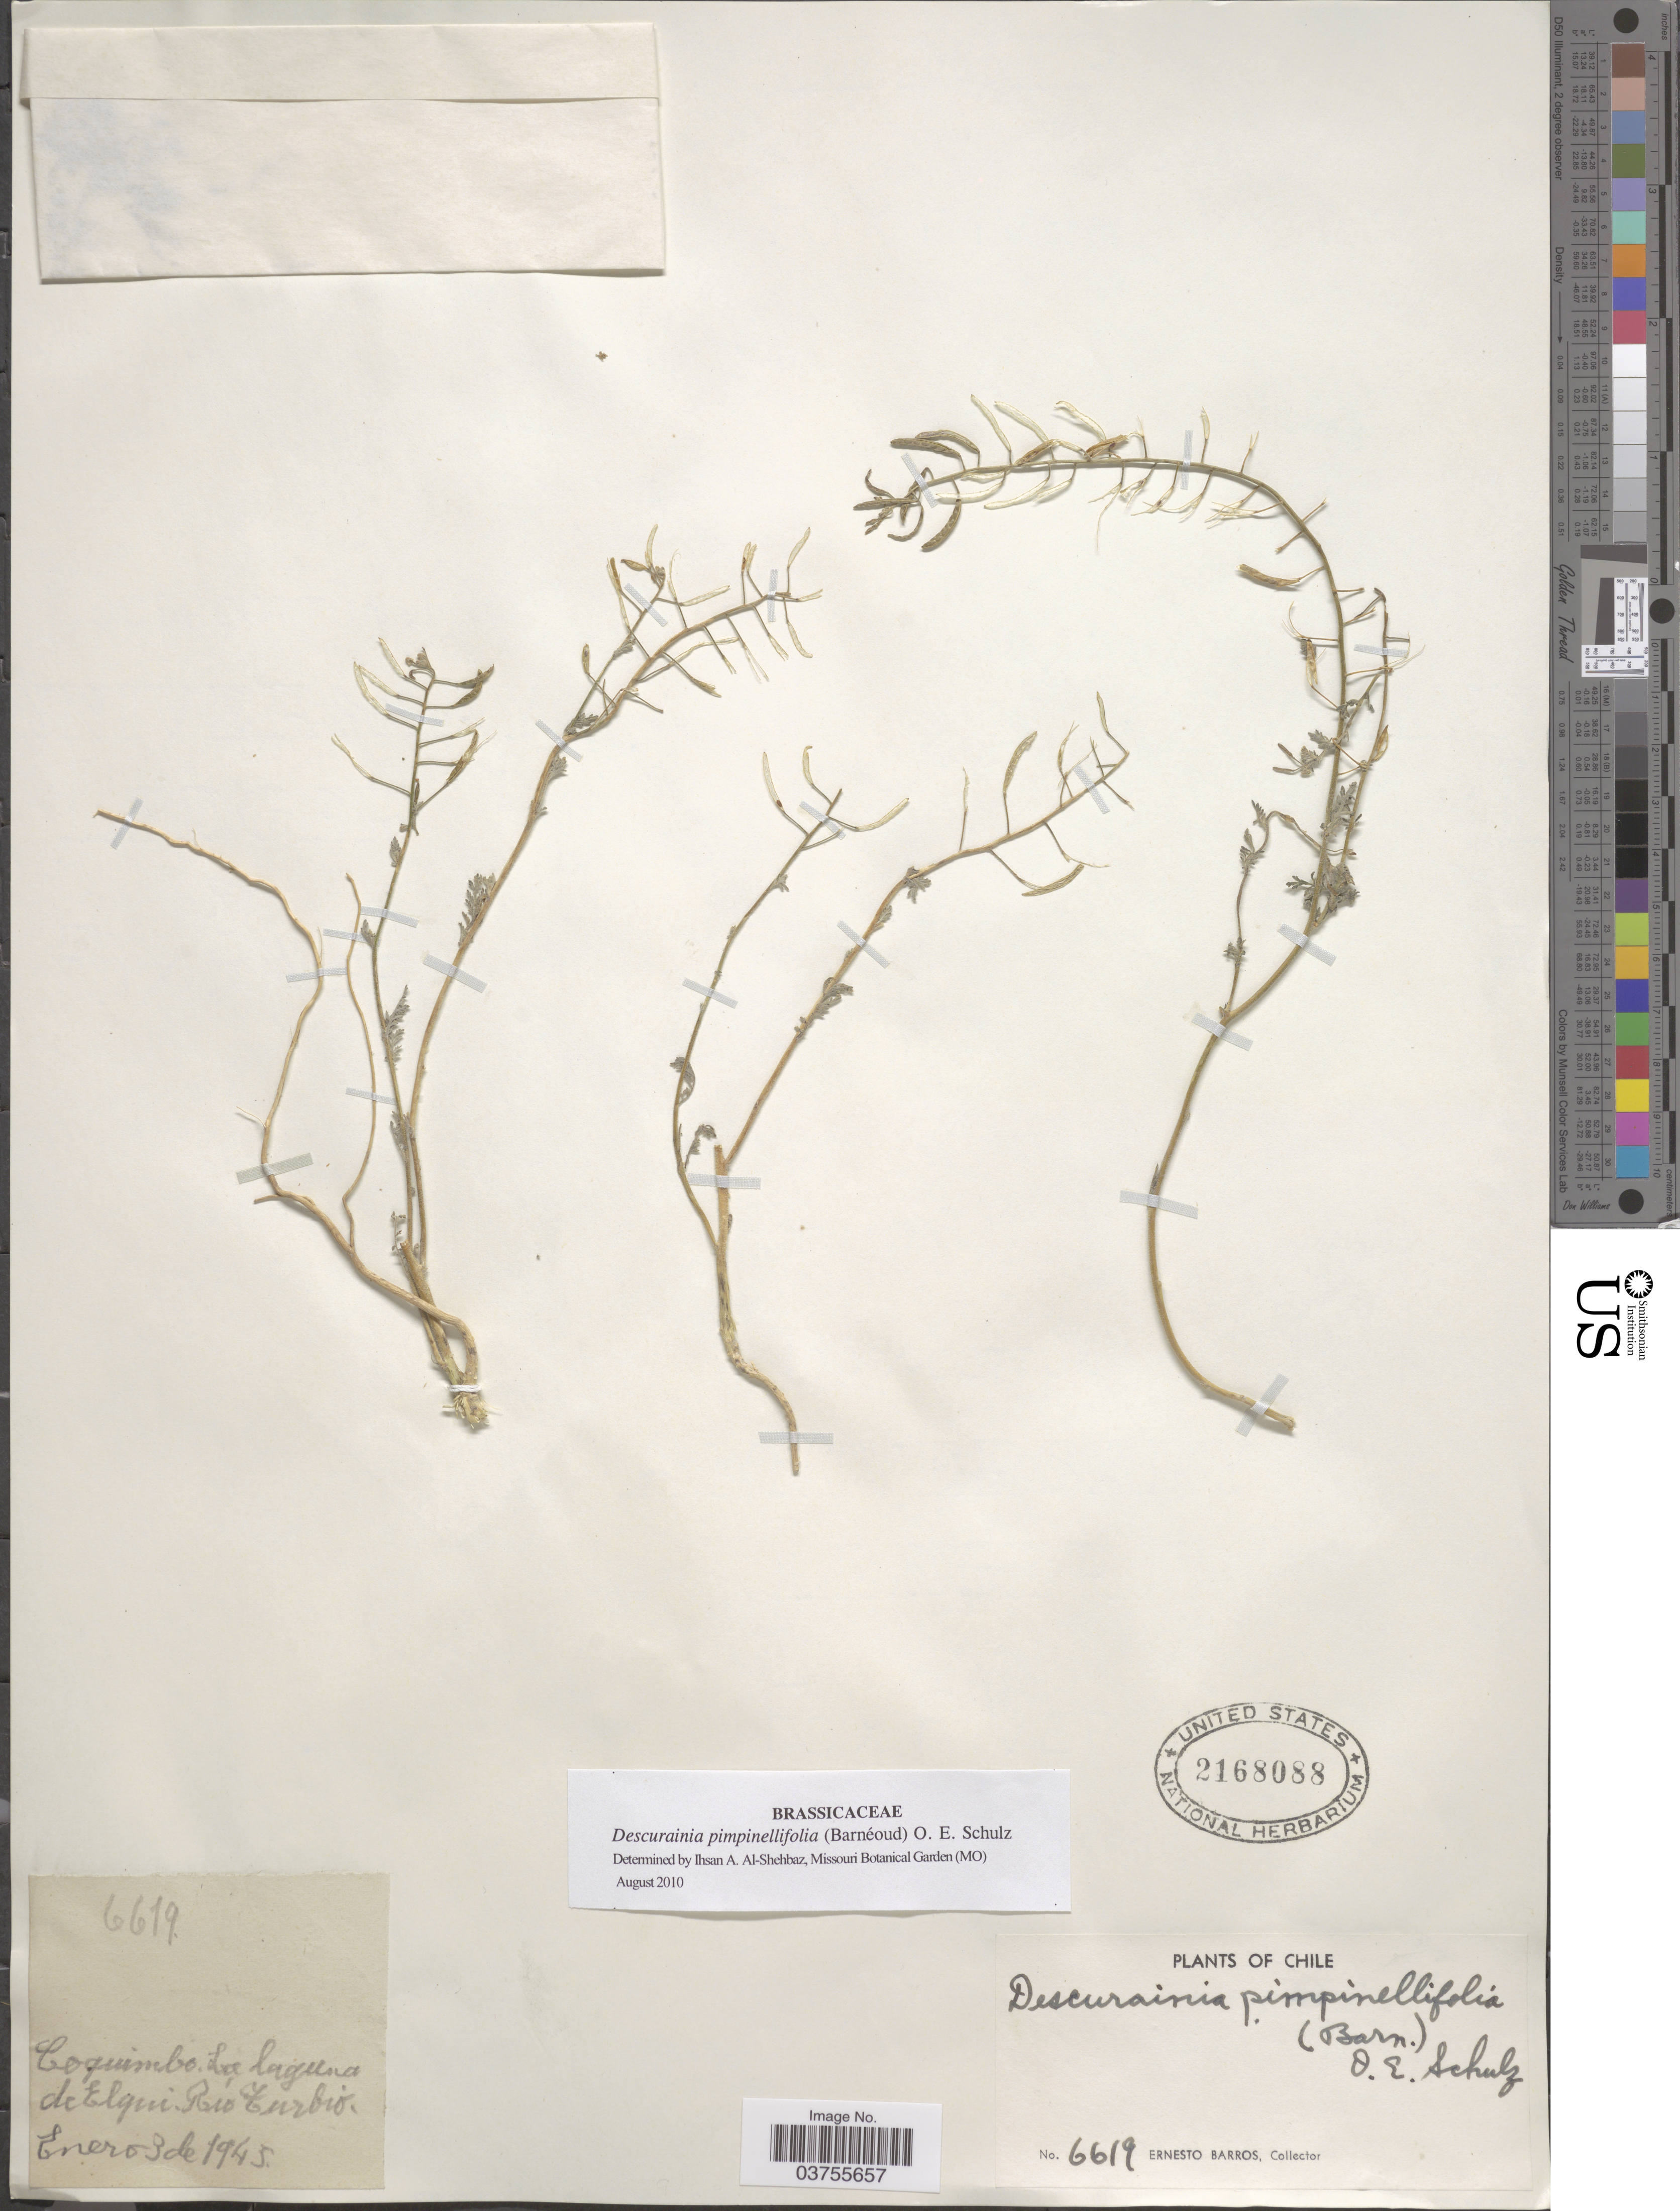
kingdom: Plantae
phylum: Tracheophyta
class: Magnoliopsida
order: Brassicales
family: Brassicaceae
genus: Descurainia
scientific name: Descurainia pimpinellifolia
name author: (Barnéoud & C.A. Mey.) O.E. Schulz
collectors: E. Barros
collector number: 6619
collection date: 1945-01-03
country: Chile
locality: Coquimbo, La laguna de Elqui. Río Turbio.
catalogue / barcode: US 2168088